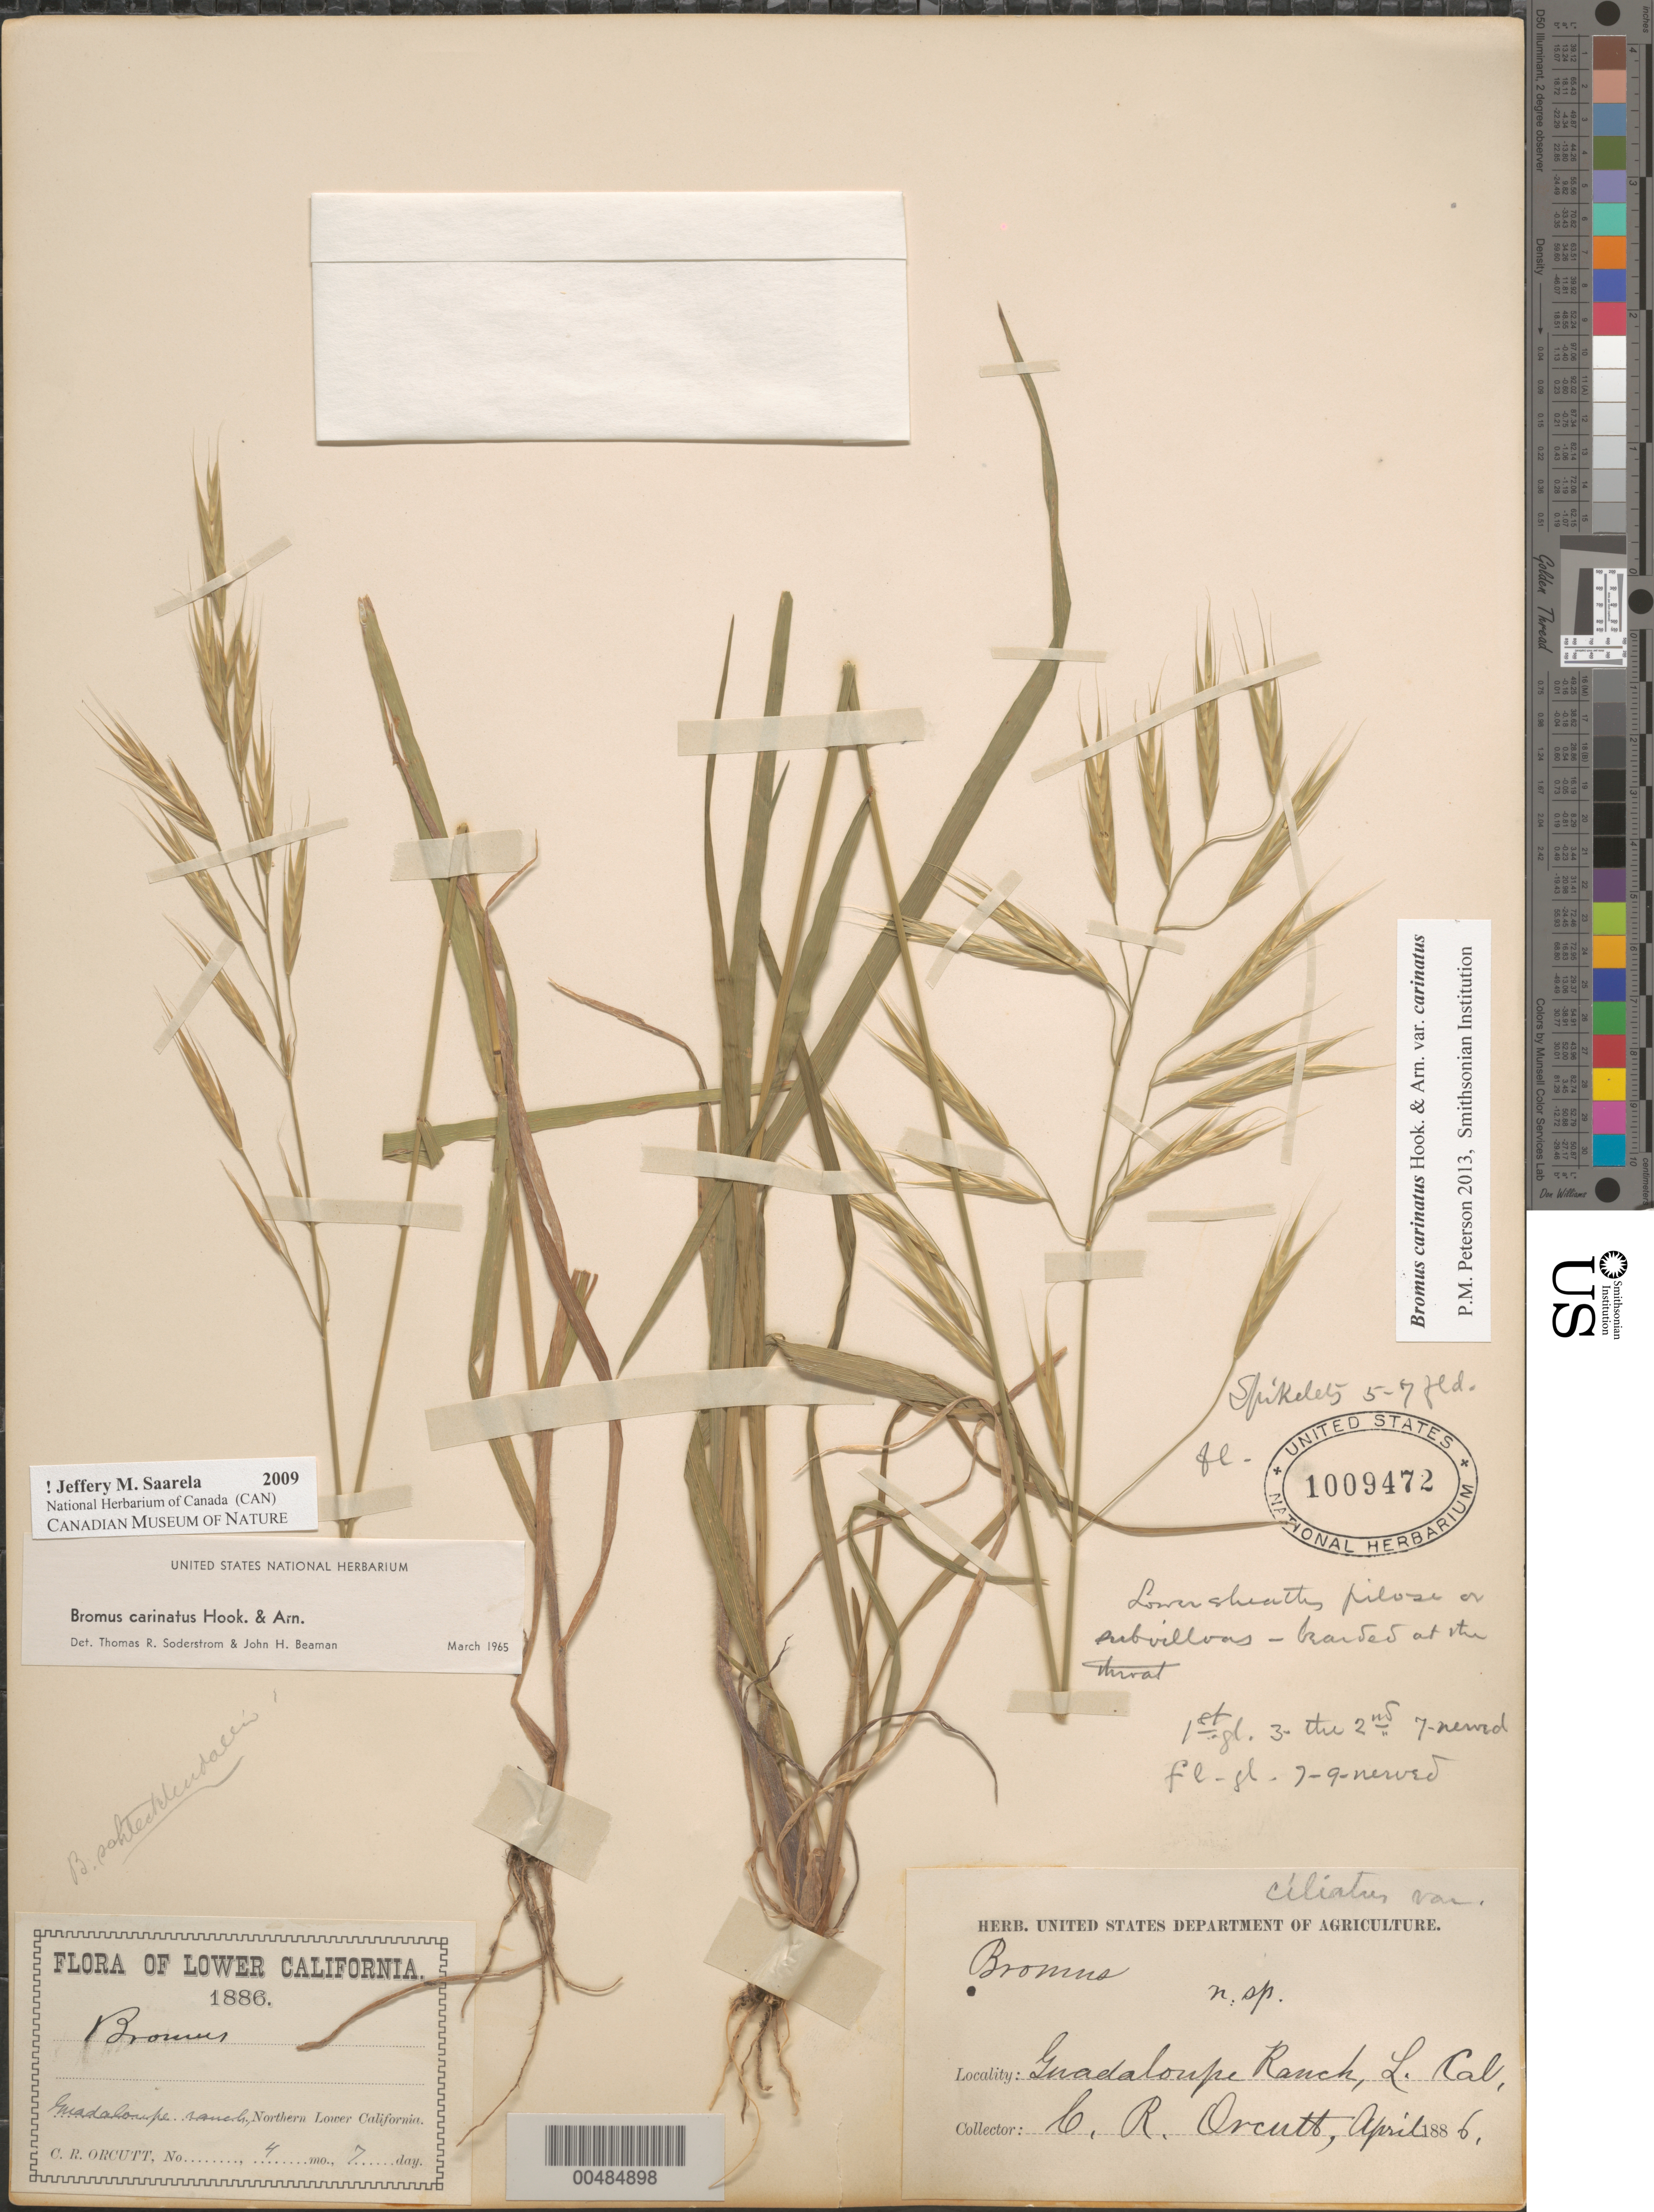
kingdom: Plantae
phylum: Tracheophyta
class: Liliopsida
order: Poales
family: Poaceae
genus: Bromus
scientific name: Bromus carinatus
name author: Hook. & Arn.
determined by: Soderstrom, T. R.; Beaman, J. H.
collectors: C. R. Orcutt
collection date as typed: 7 Apr 1886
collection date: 1886-04-07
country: Mexico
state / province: Baja California Norte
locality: Guadaloupe Ranch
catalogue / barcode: US 1009472